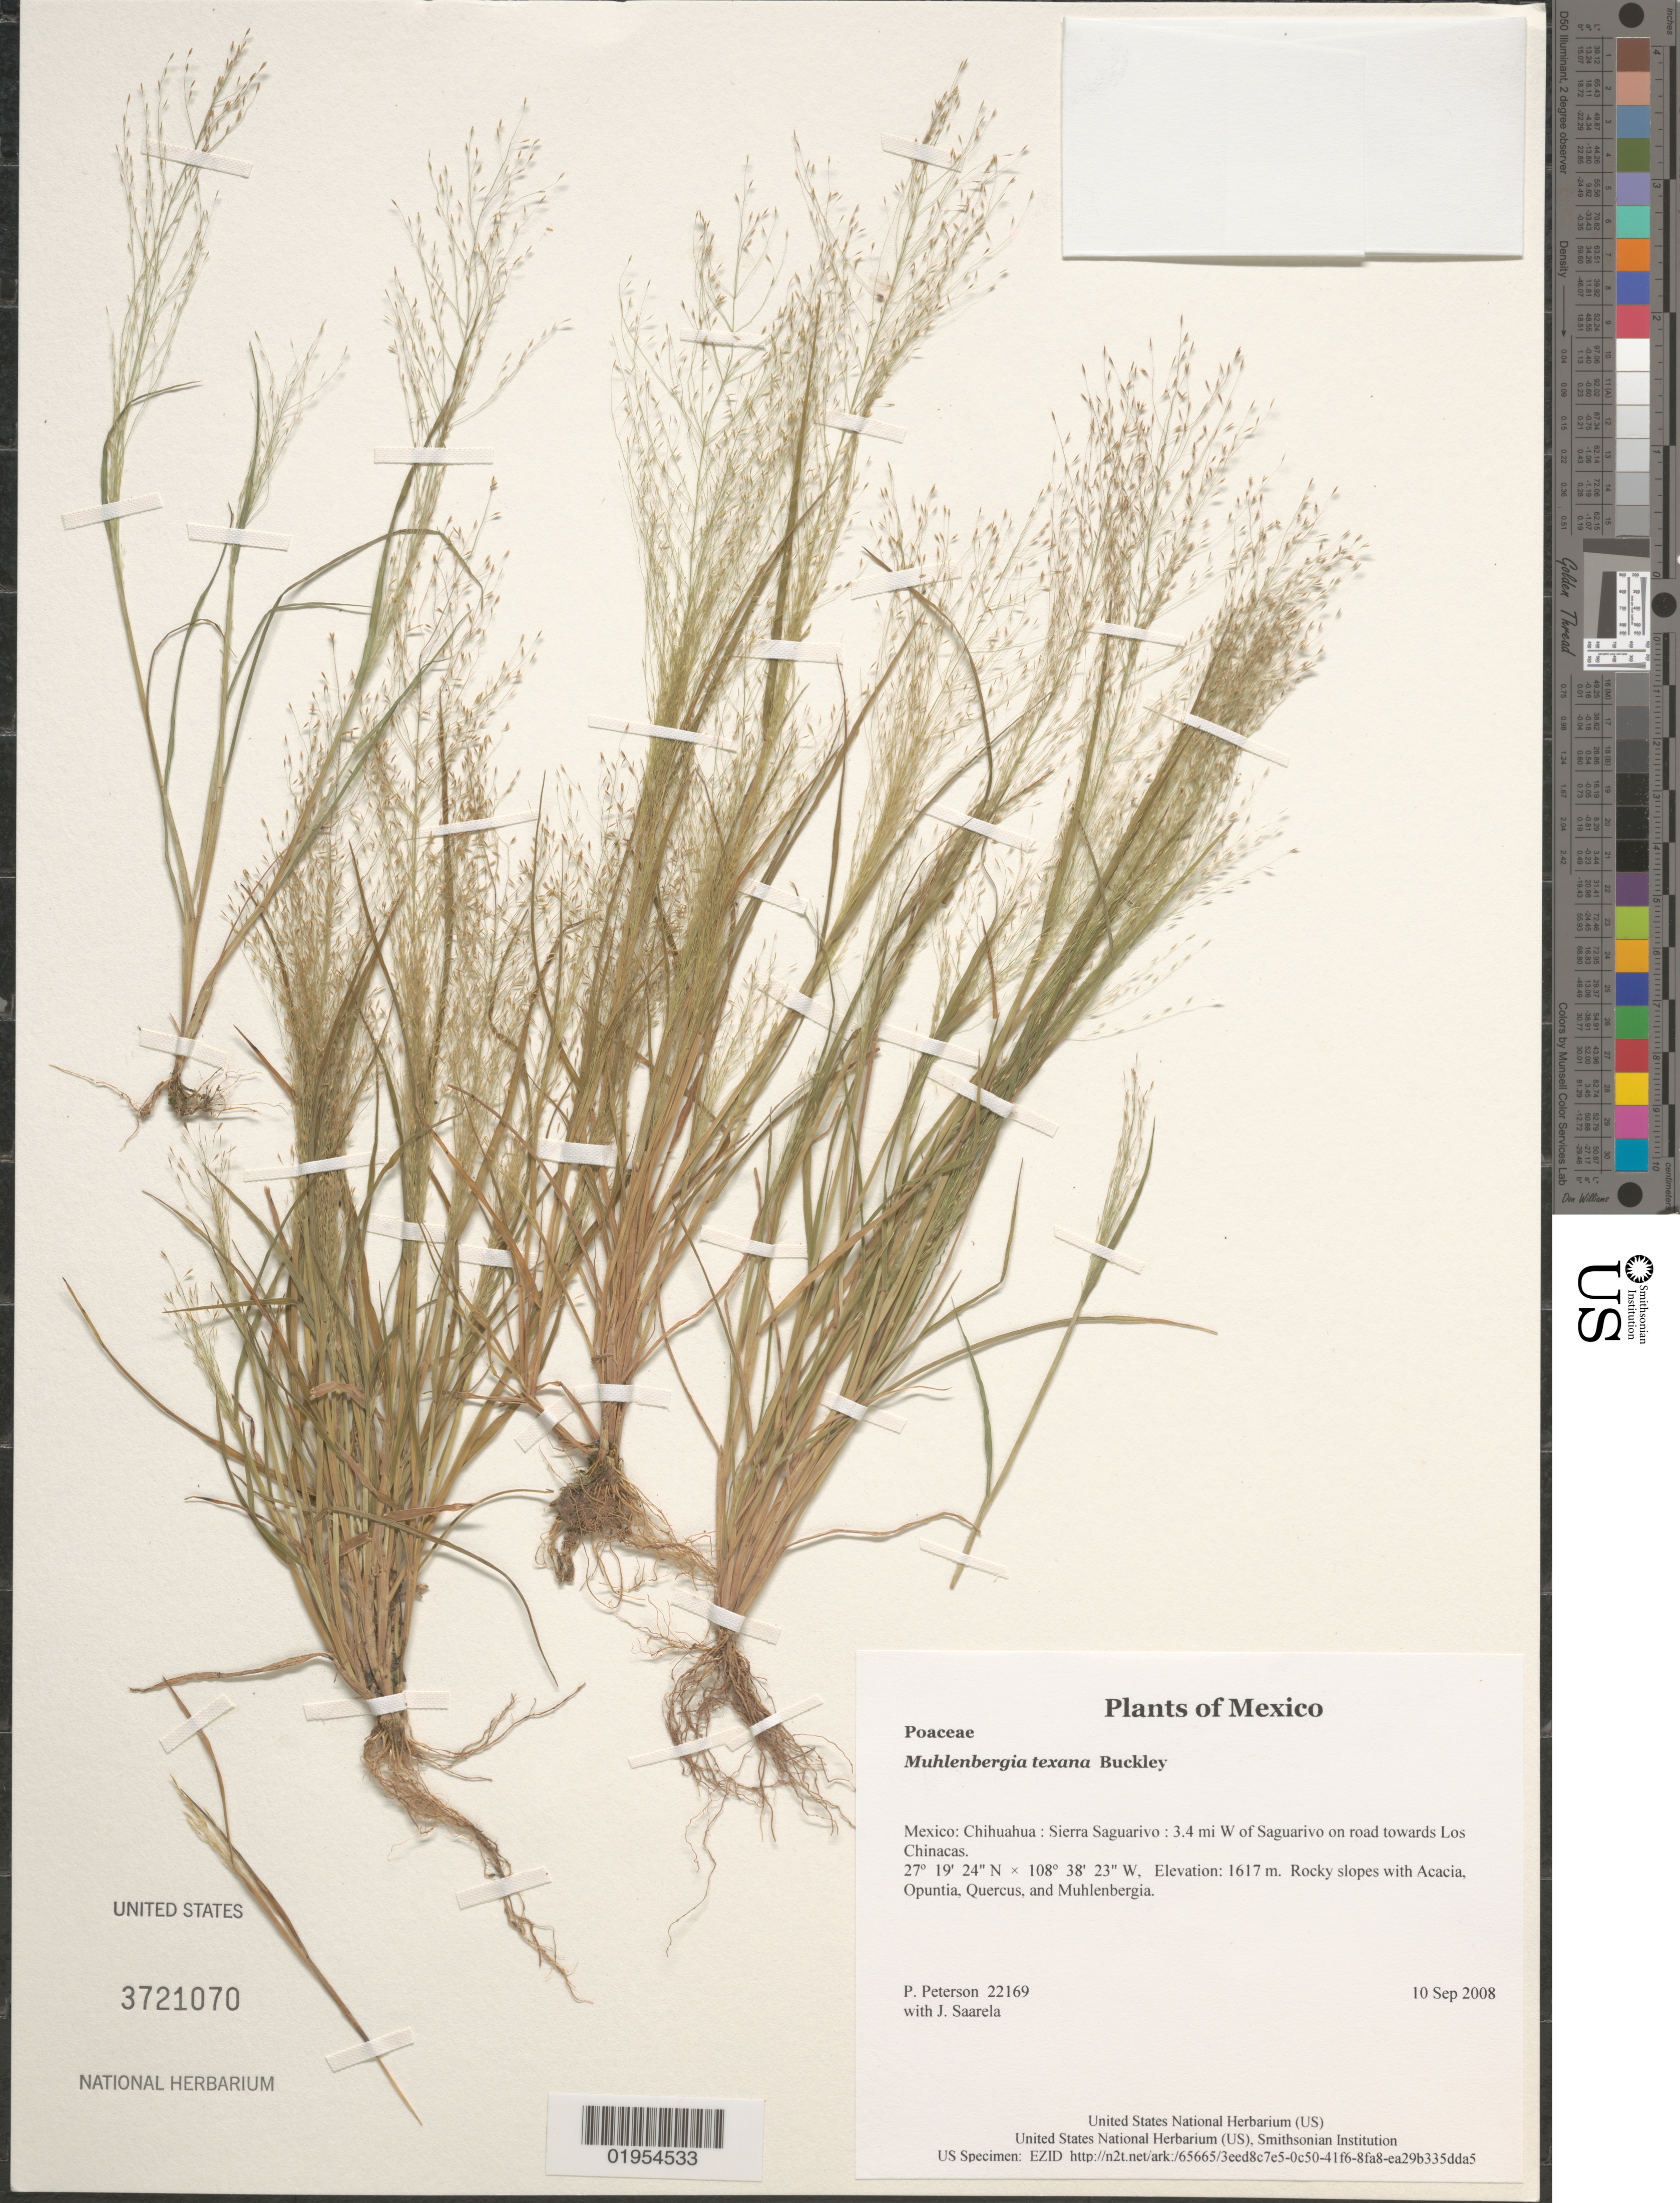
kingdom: Plantae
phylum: Tracheophyta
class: Liliopsida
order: Poales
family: Poaceae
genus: Muhlenbergia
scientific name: Muhlenbergia texana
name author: Buckley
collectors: P. M. Peterson & J. Saarela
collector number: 22169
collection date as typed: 10 Sep 2008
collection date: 2008-09-10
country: Mexico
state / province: Chihuahua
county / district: Sierra Saguarivo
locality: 3.4 mi W of Saguarivo on road towards Los Chinacas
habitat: Rocky slopes with Acacia, Opuntia, Quercus, and Muhlenbergia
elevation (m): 1617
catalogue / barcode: US 3721070